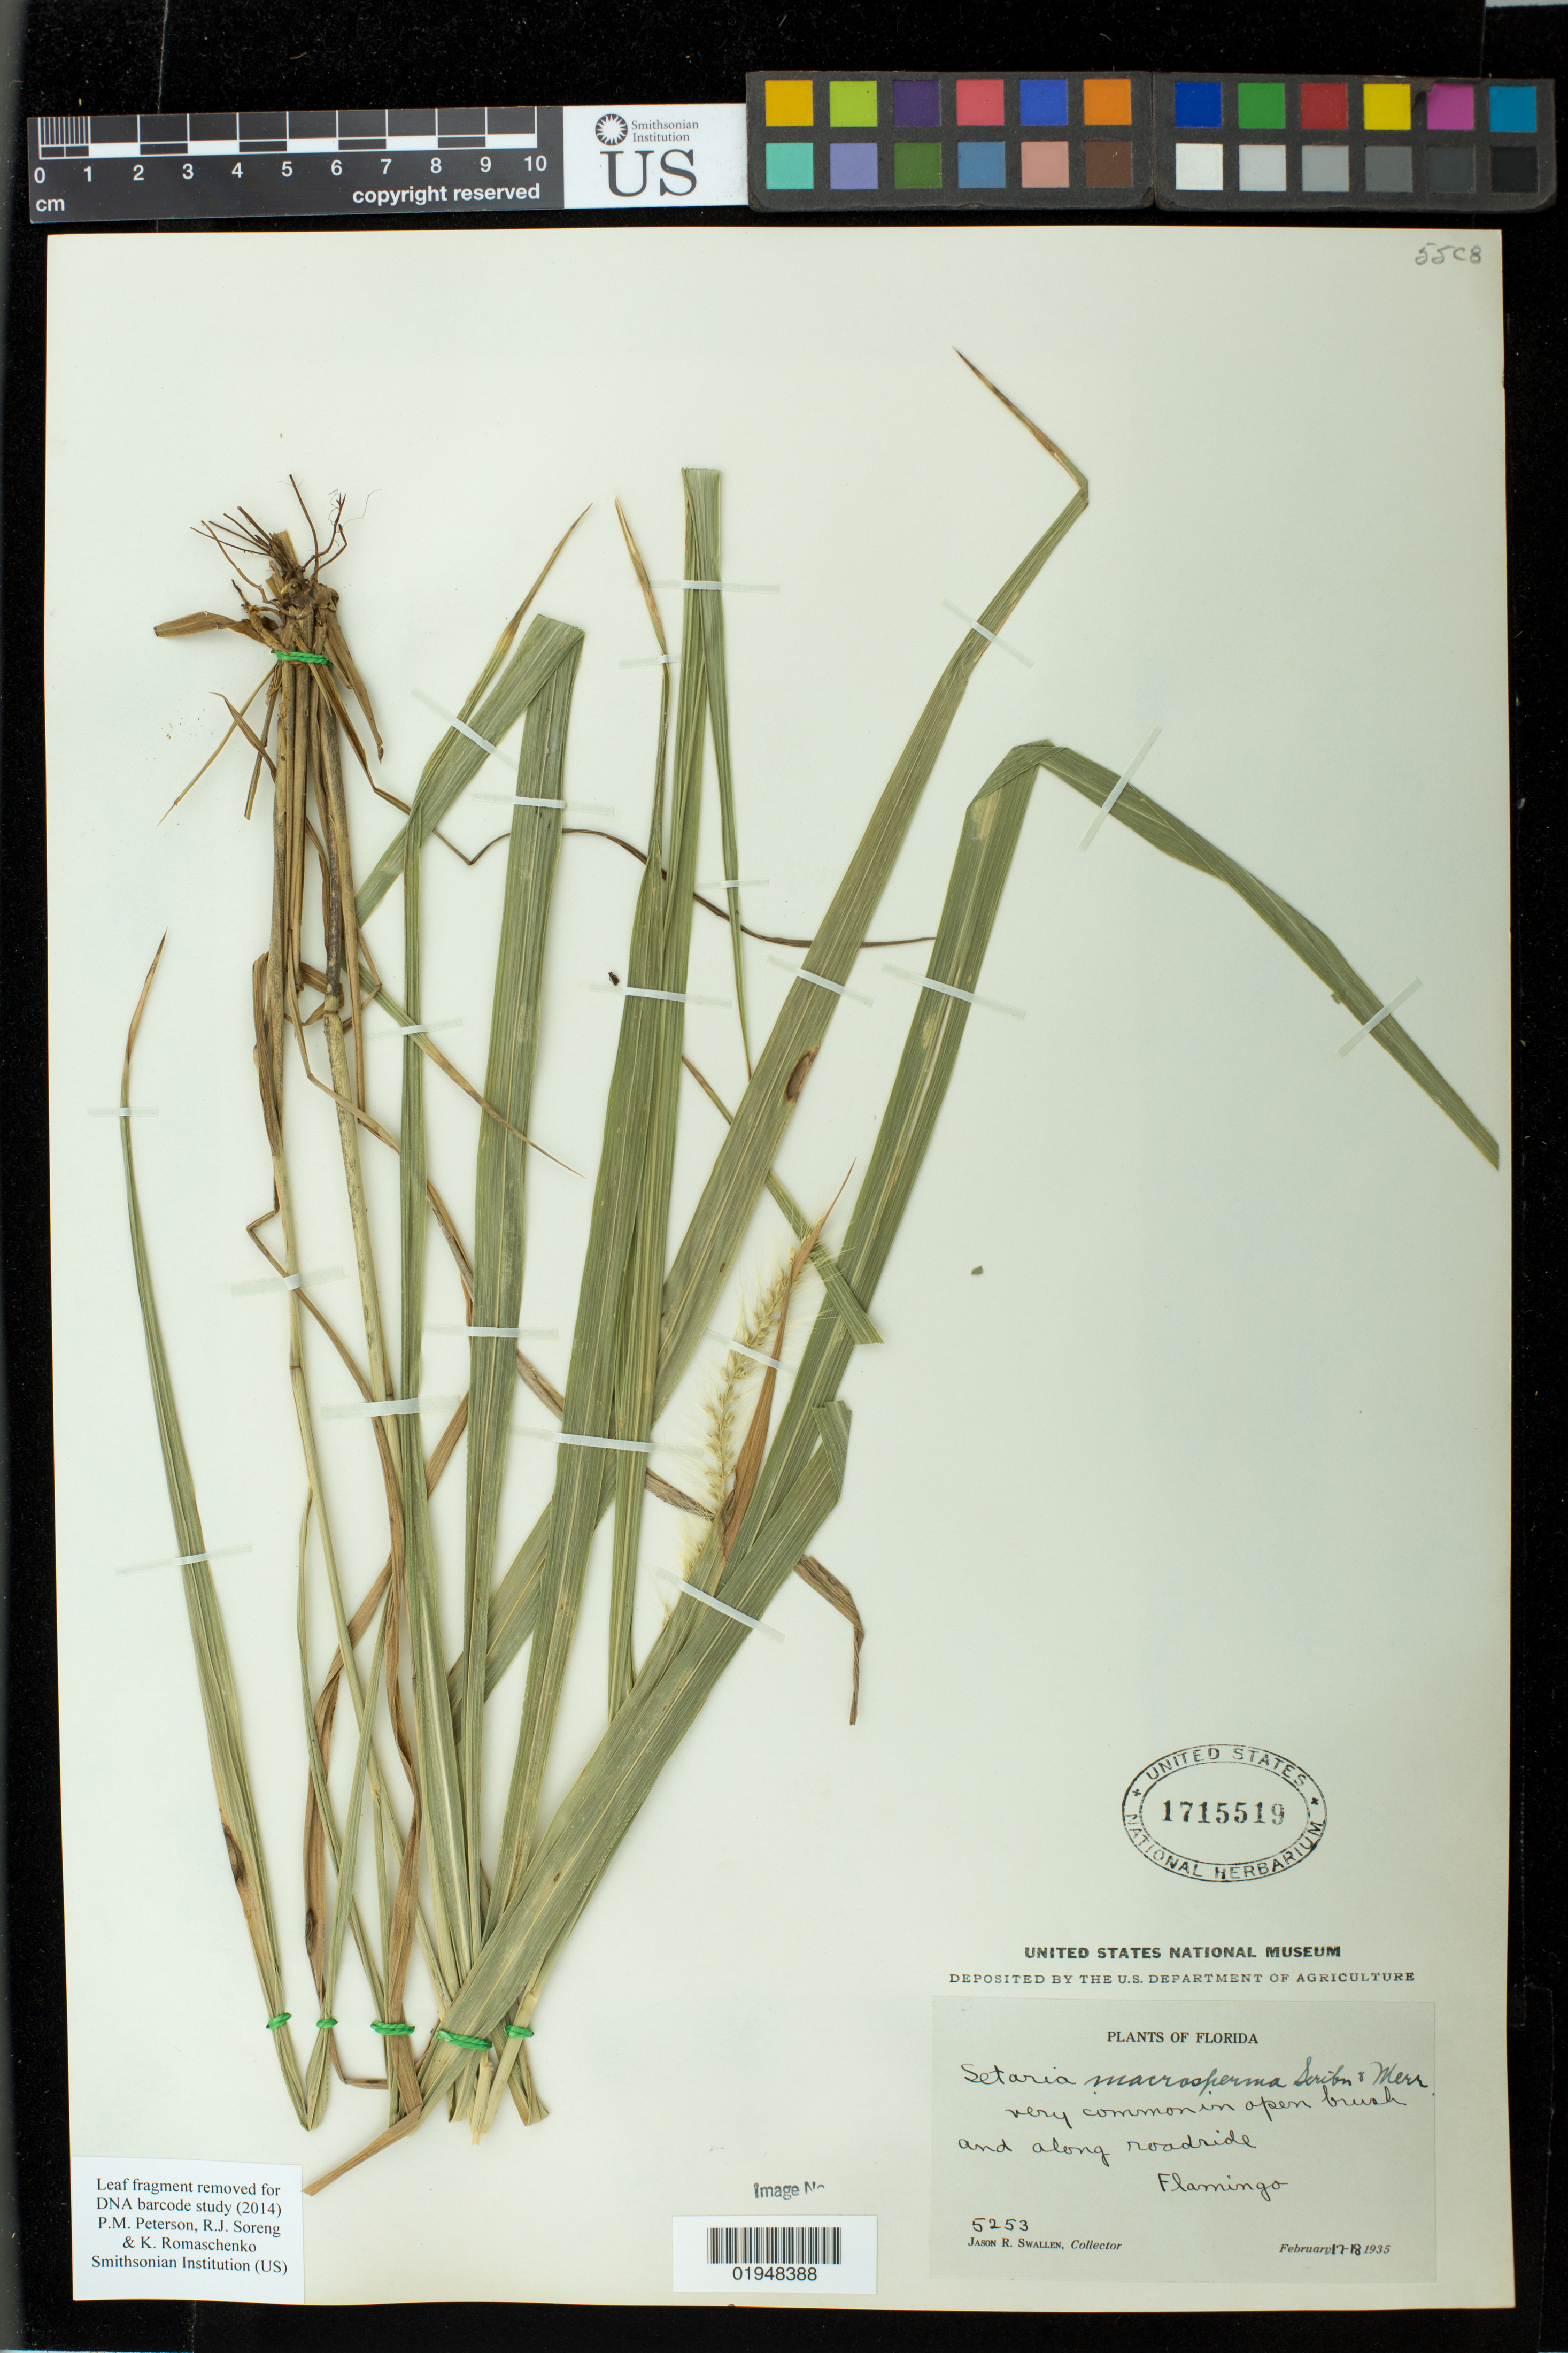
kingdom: Plantae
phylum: Tracheophyta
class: Liliopsida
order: Poales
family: Poaceae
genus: Setaria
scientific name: Setaria macrosperma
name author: (Scribn. & Merr.) K. Schum.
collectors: J. R. Swallen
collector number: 5253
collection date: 1935-02-17/1935-02-18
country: United States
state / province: Florida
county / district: Monroe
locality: Flamingo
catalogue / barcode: US 1715519